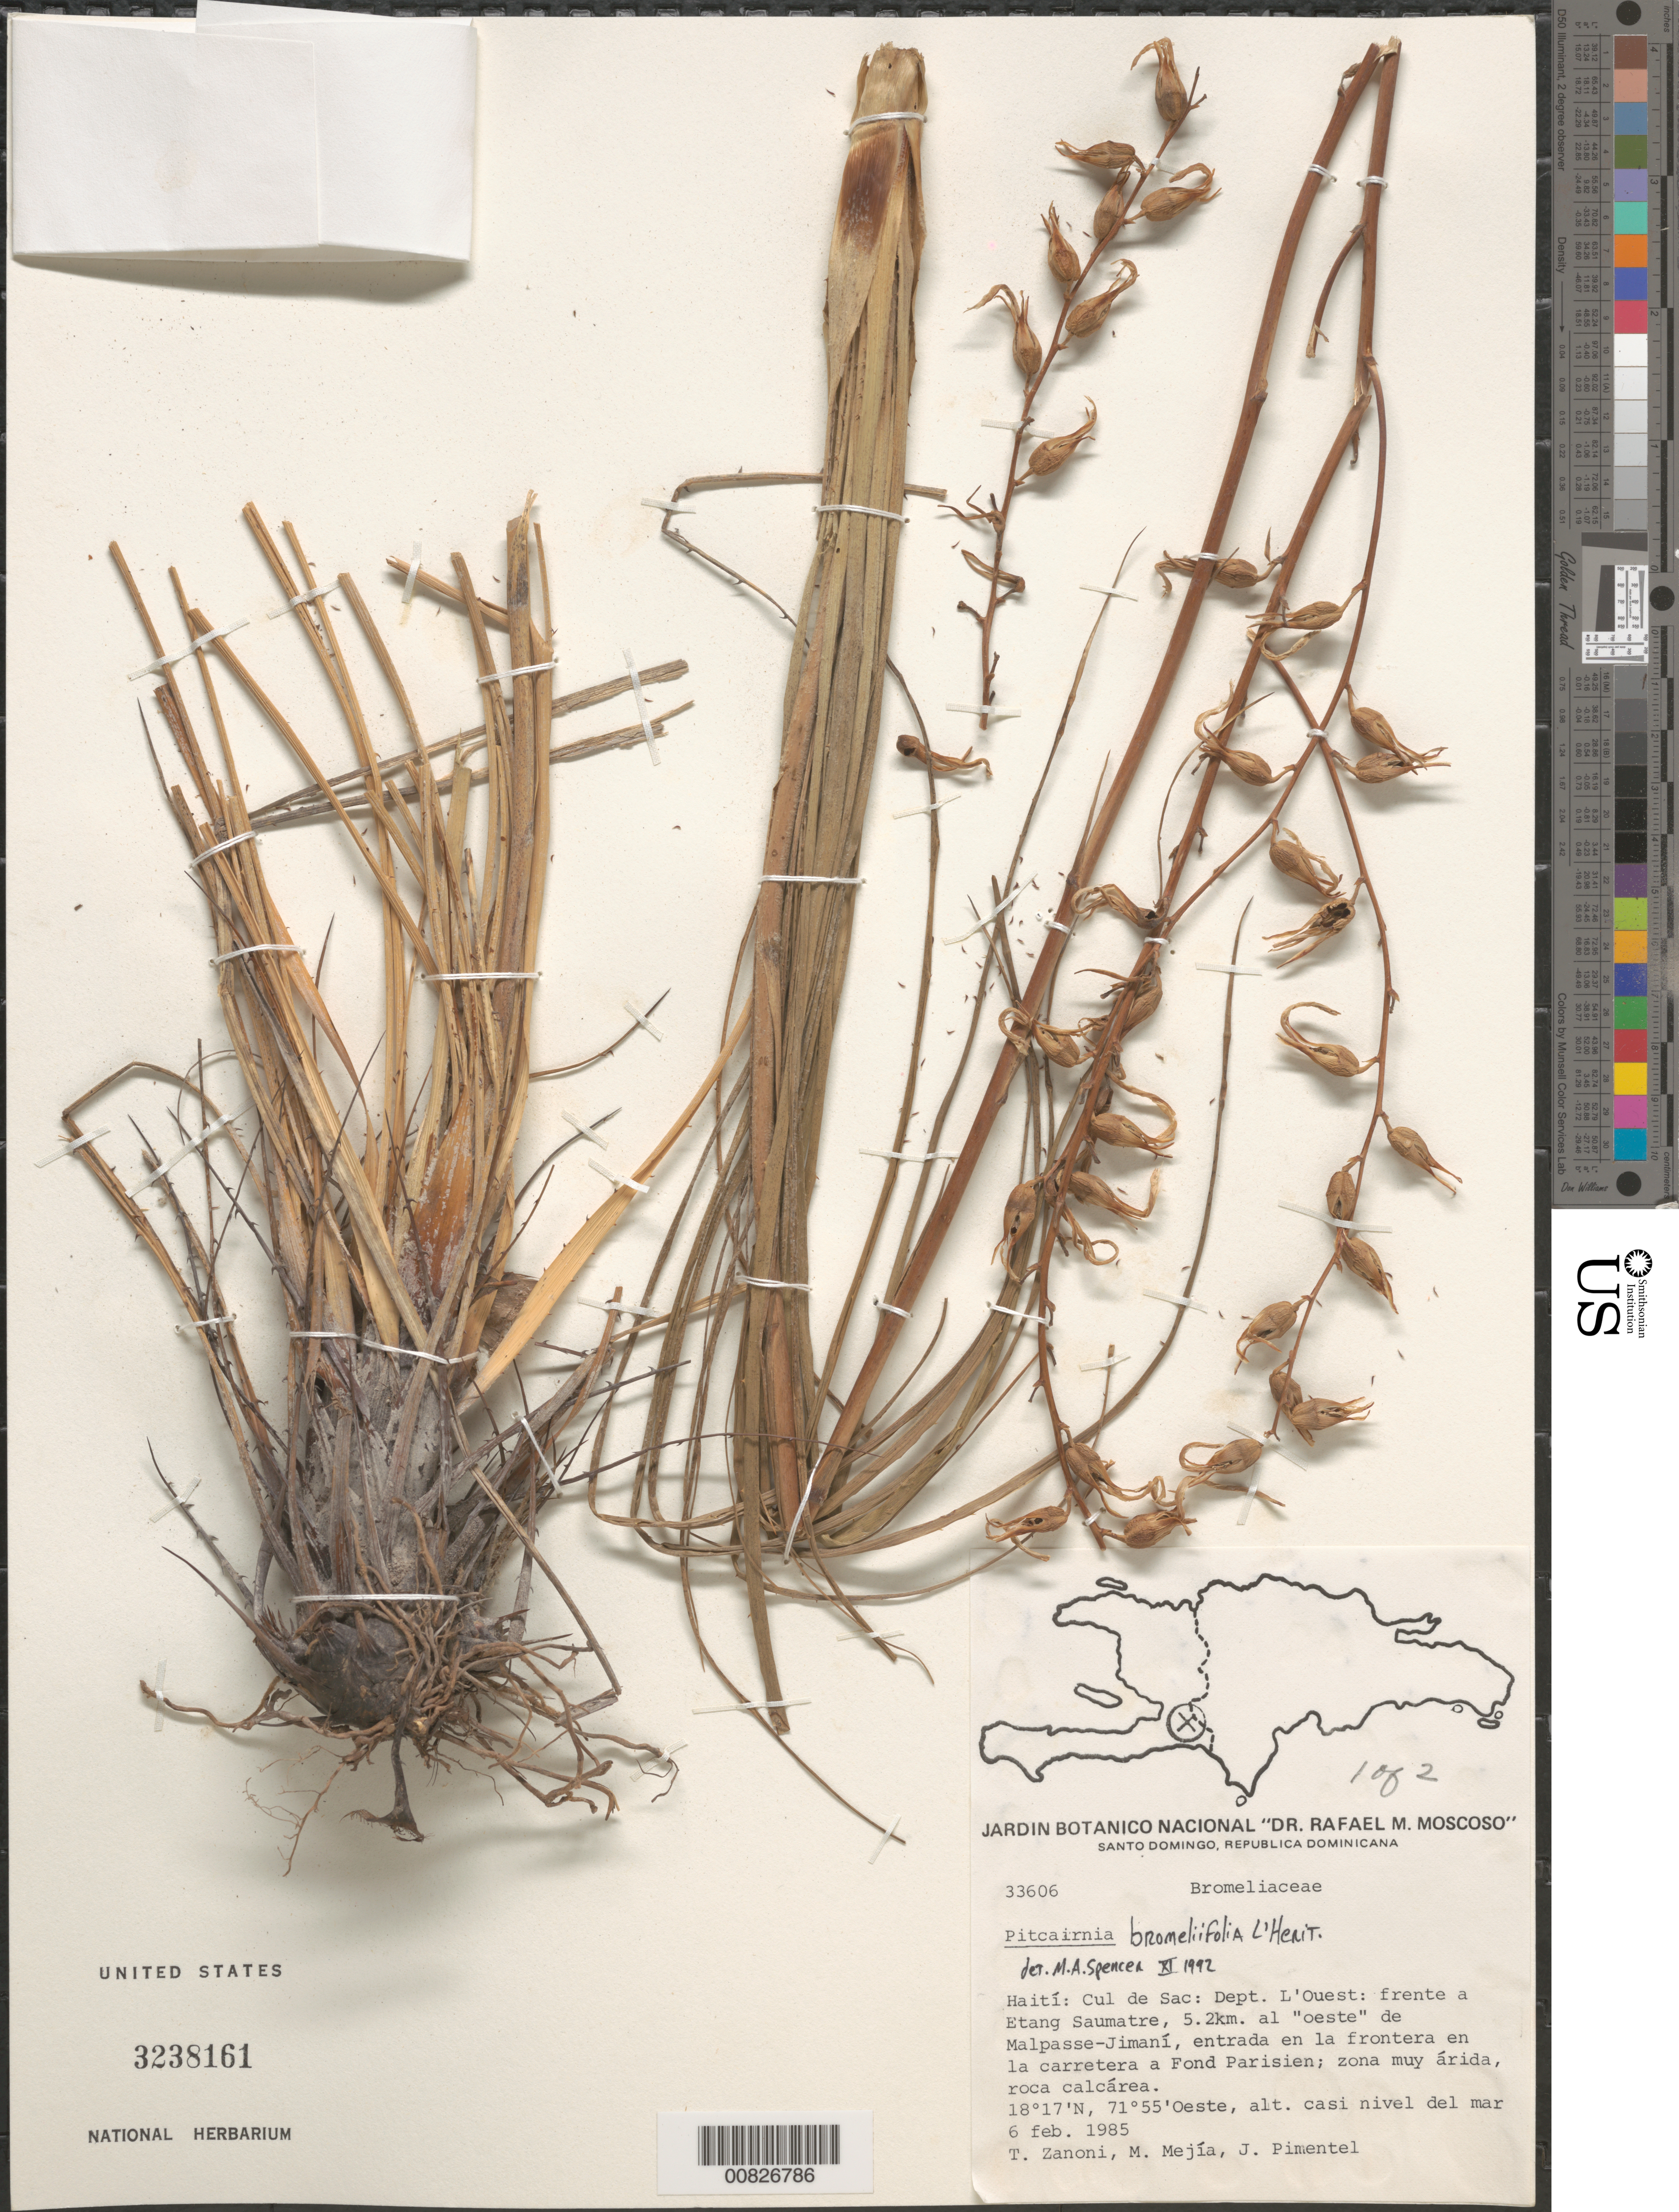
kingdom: Plantae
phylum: Tracheophyta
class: Liliopsida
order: Poales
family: Bromeliaceae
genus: Pitcairnia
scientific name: Pitcairnia bromeliifolia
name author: L'Hér.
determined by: Spencer, M. A.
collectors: T. A. Zanoni, M. Mejia & J. Pimentel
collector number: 33606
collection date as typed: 06 Feb 1985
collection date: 1985-02-06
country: Haiti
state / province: Ouest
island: Hispaniola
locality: Cul de Sac: frente a Etang Saumatre, 5.2 km. al "oeste" de Malpasse-Jimaní, entrada en la frontera en la carretera a Fond Parisien.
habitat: Zona muy árida, roca calcárea.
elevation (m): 0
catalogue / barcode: US 3238161